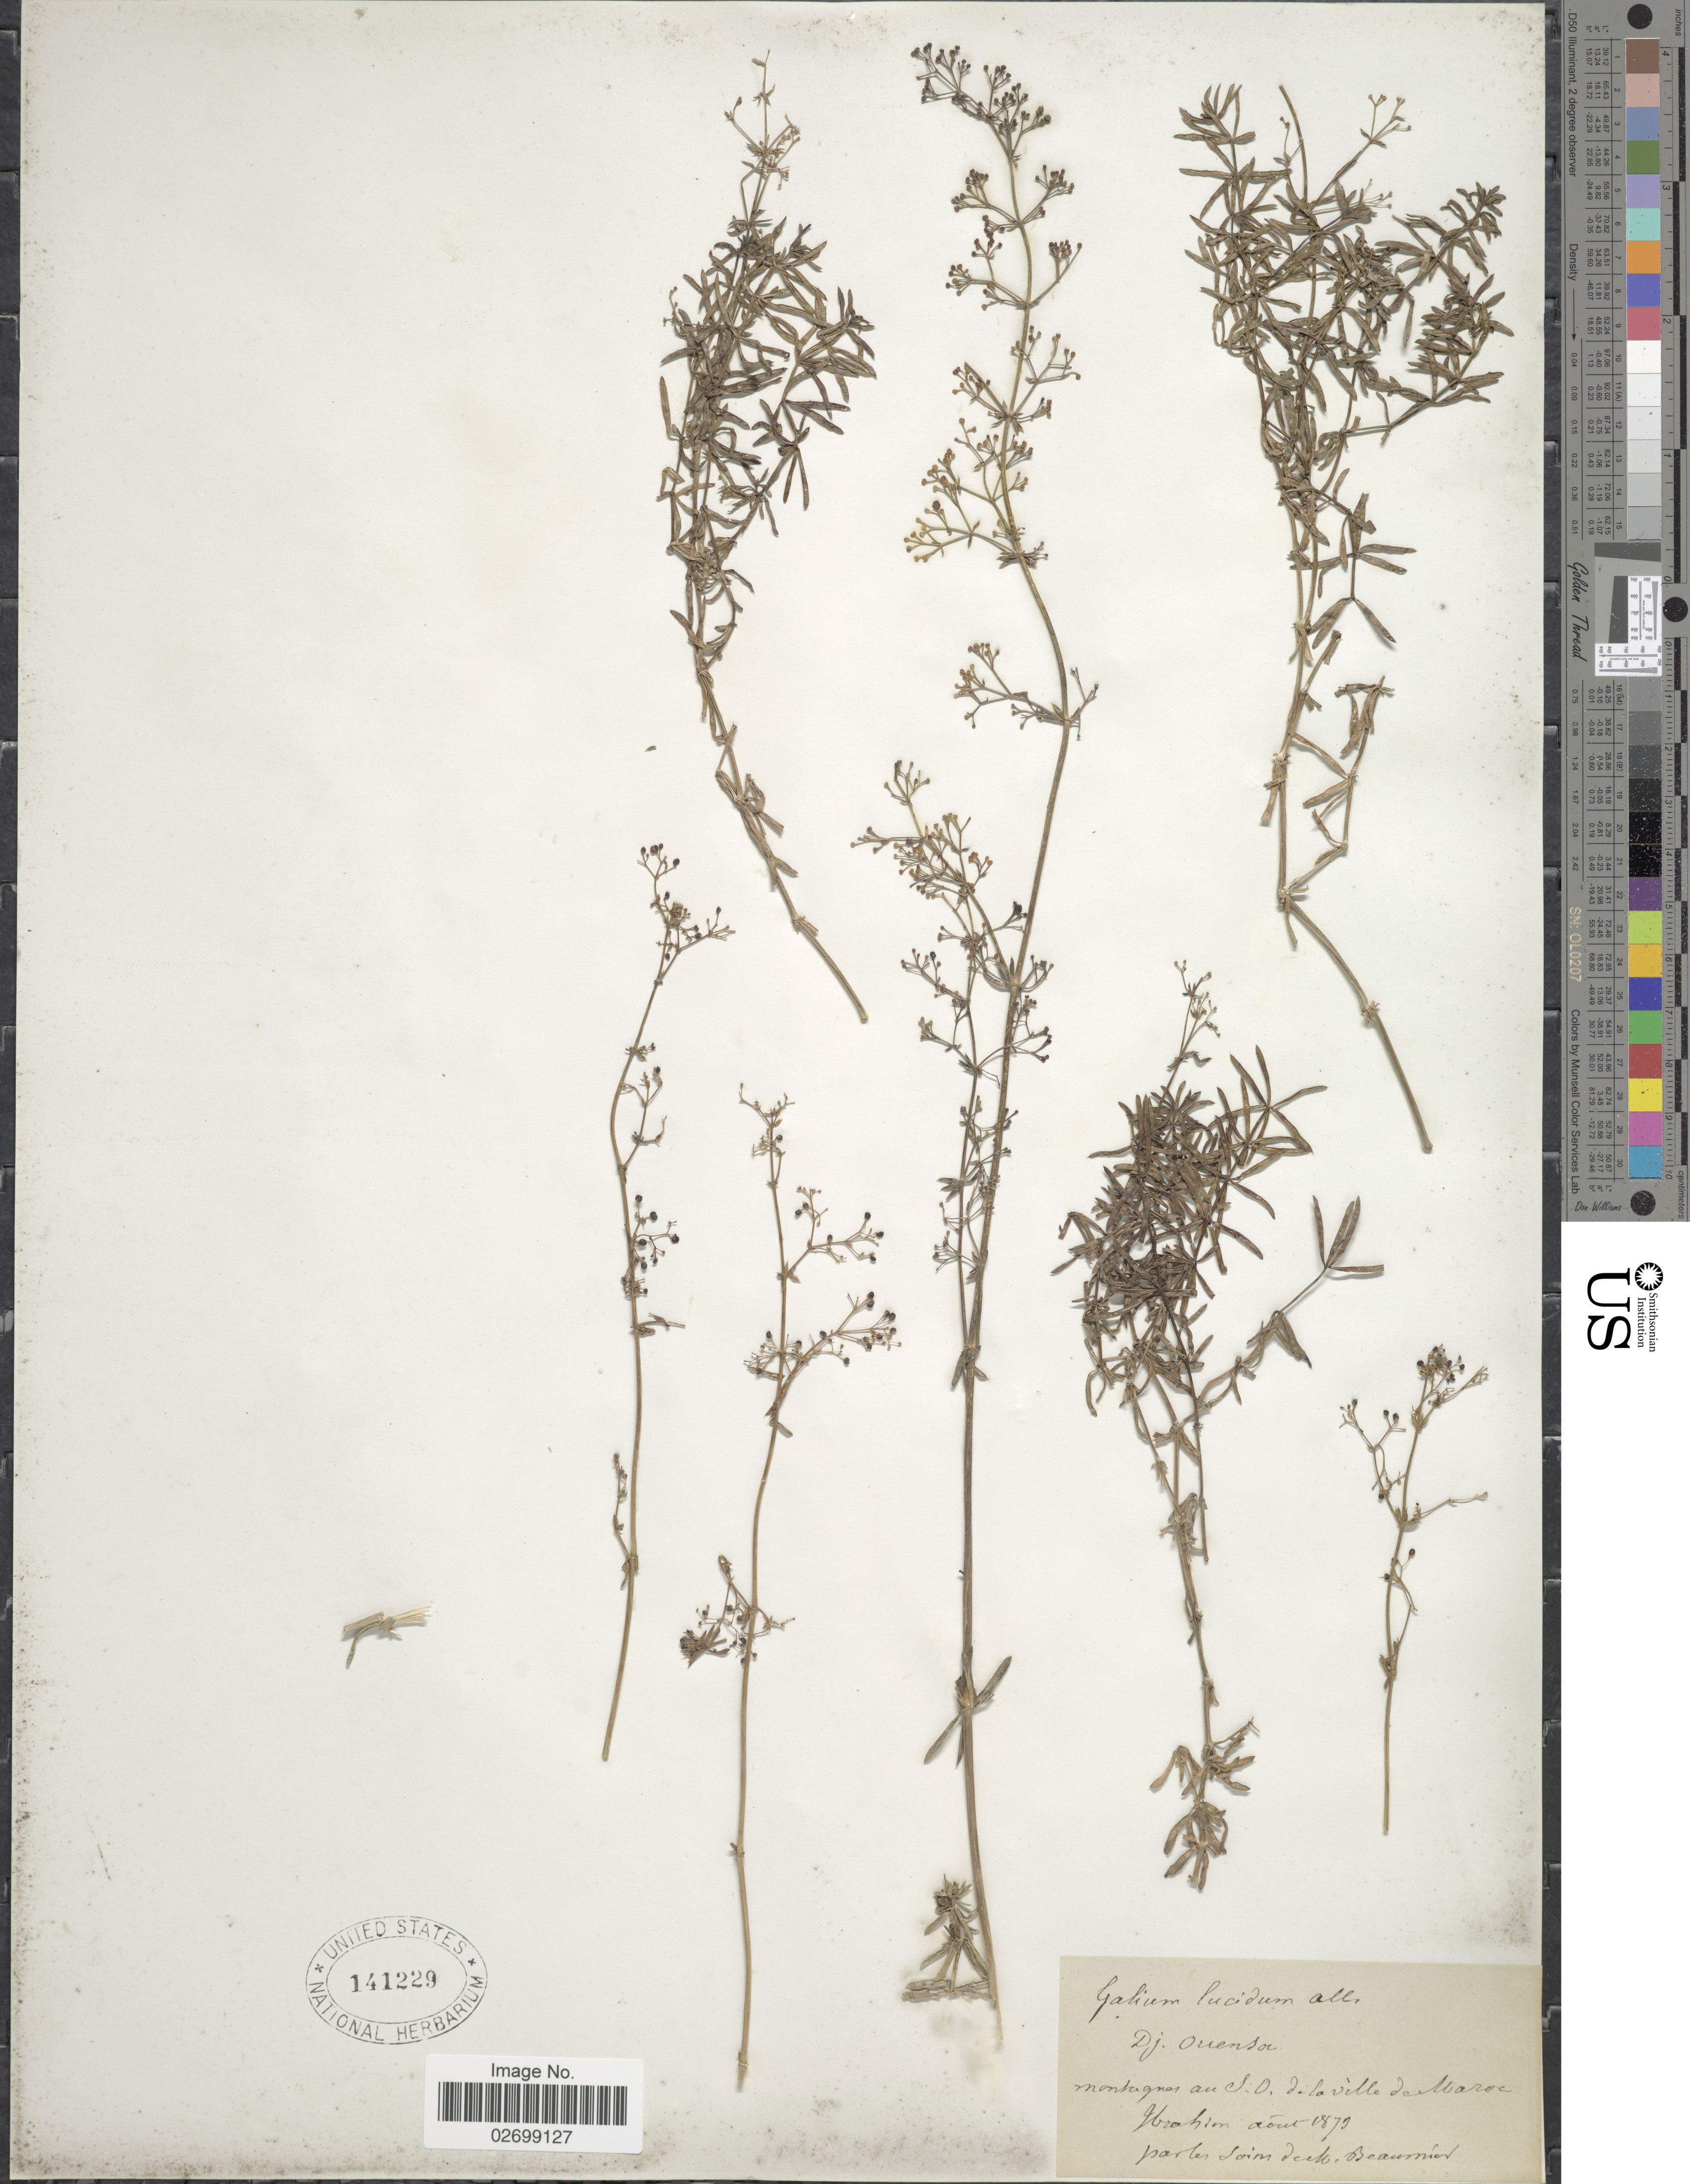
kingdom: Plantae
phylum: Tracheophyta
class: Magnoliopsida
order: Gentianales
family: Rubiaceae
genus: Galium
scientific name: Galium lucidum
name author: All.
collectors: -. Ibrahim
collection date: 1879-08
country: Morocco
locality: Dj Quensa, montignes au S.O. de la ville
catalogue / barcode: US 141229